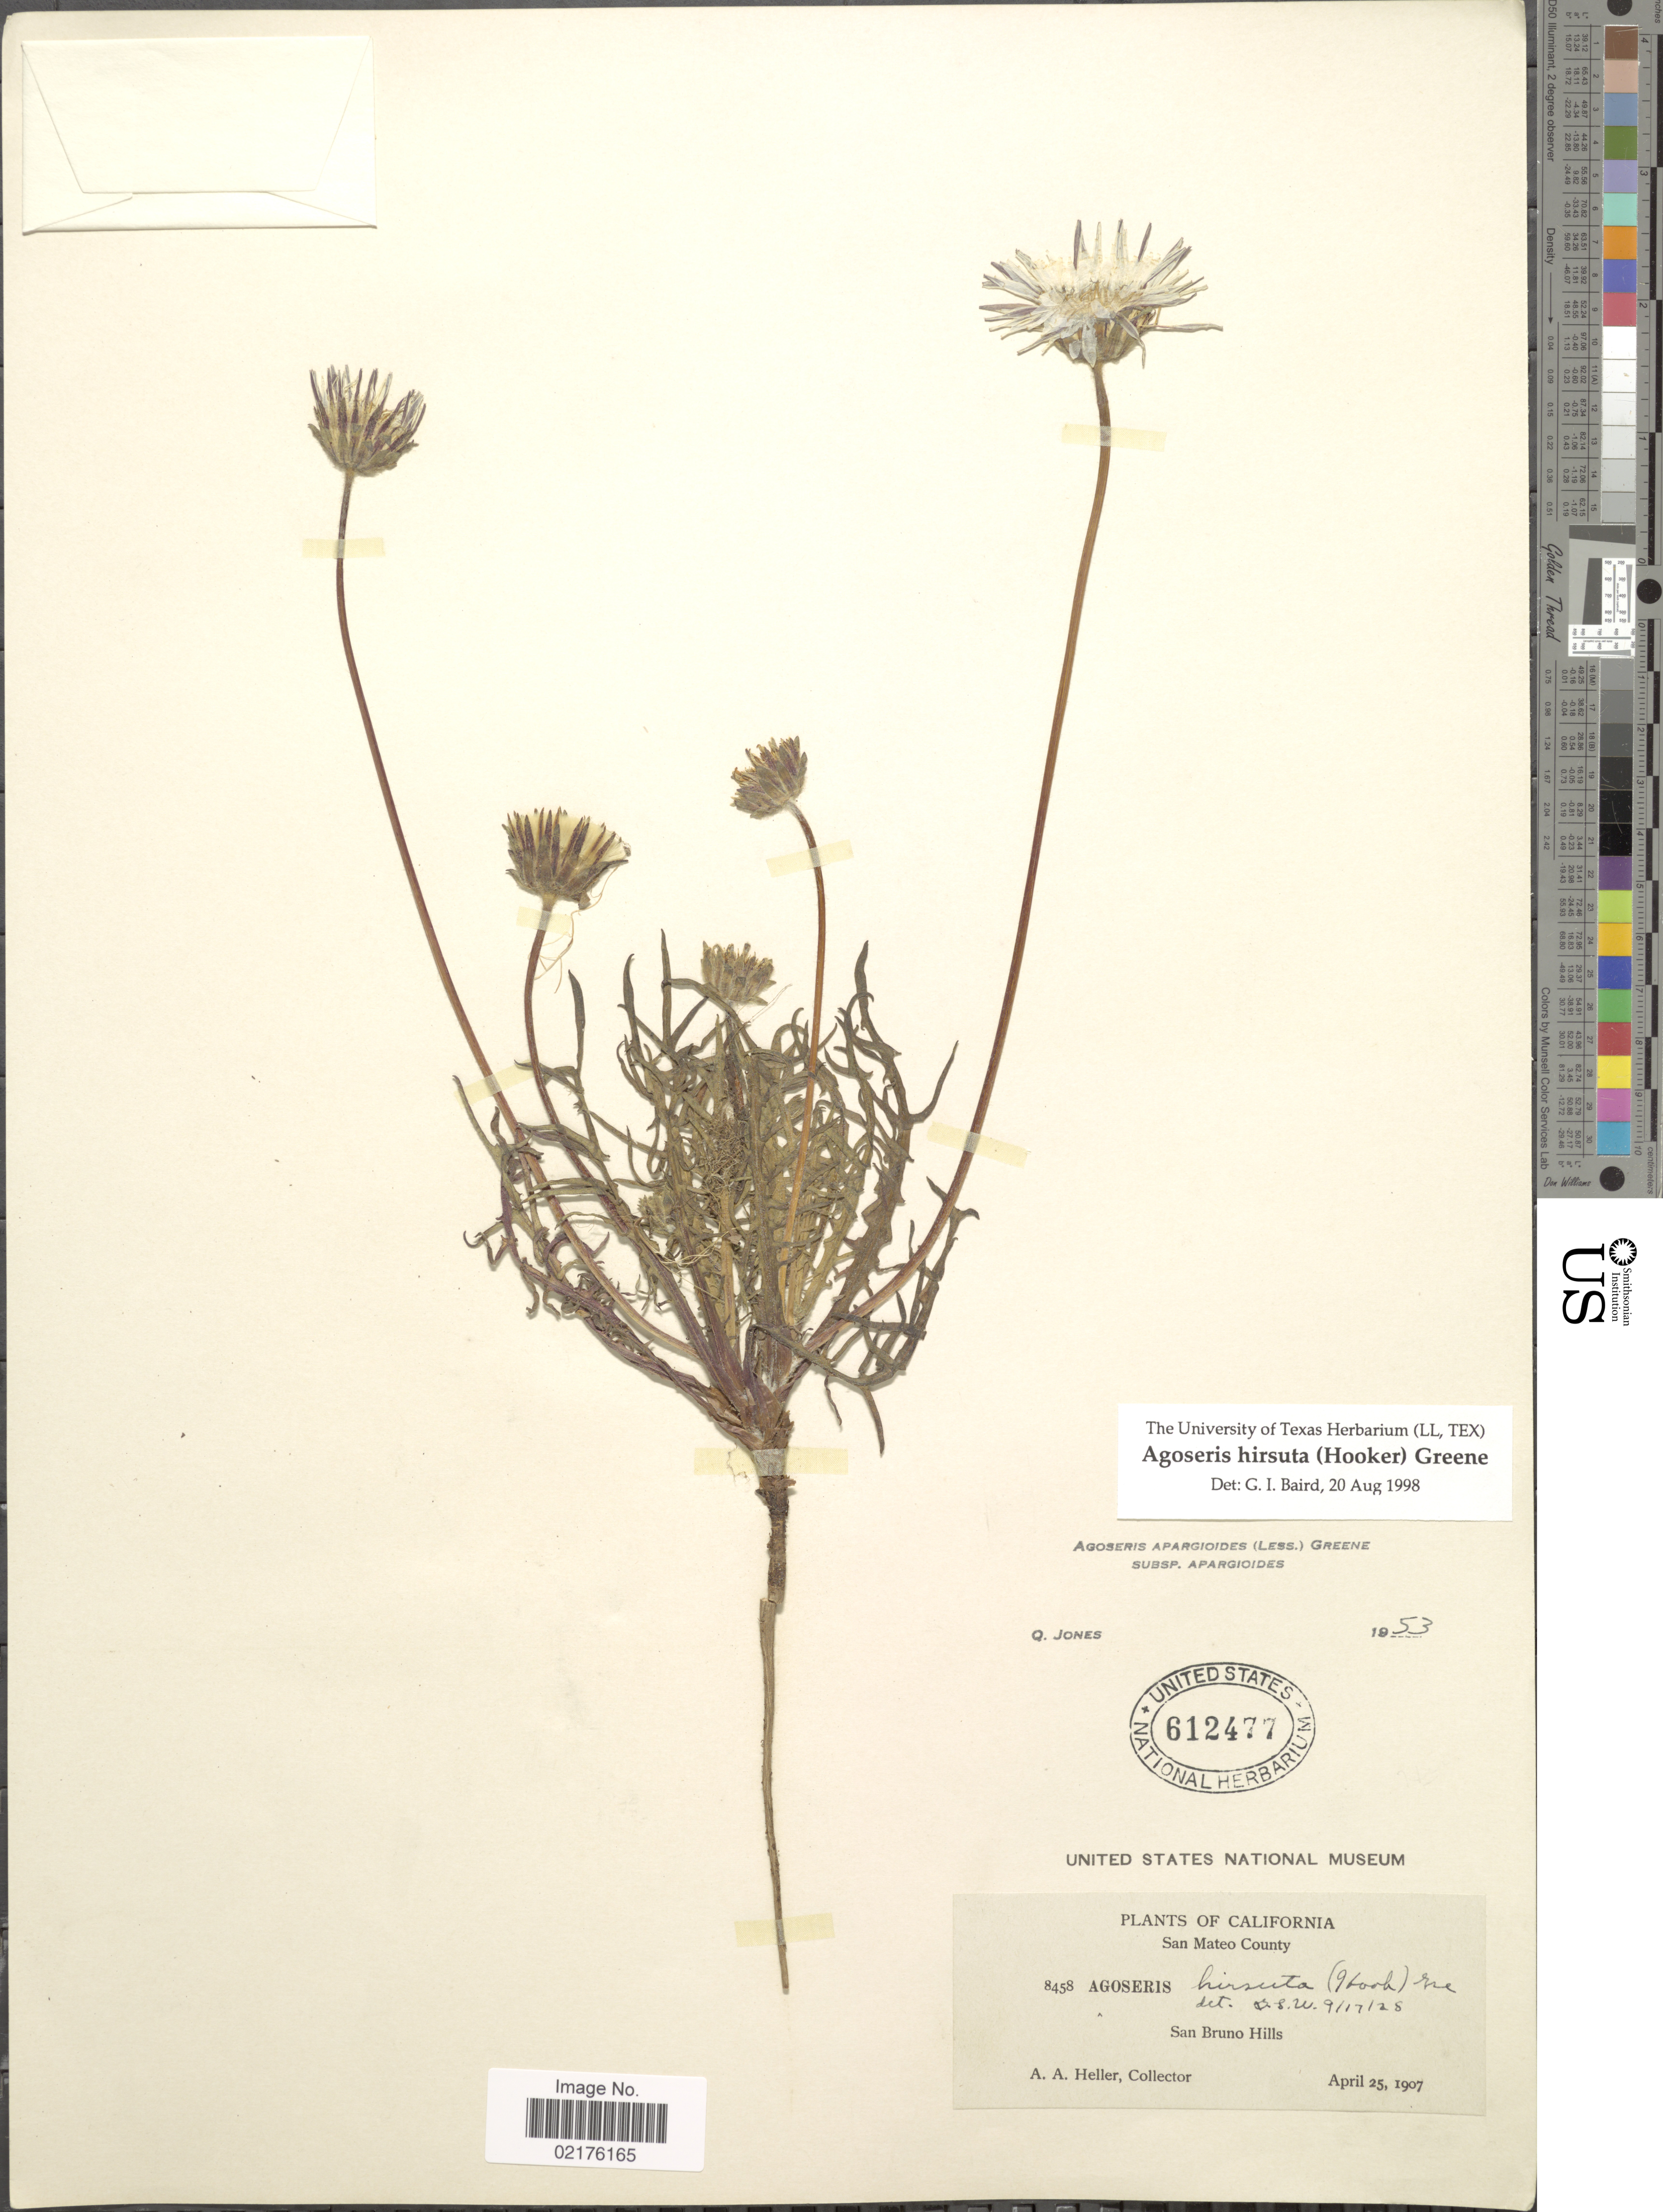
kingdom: Plantae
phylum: Tracheophyta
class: Magnoliopsida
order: Asterales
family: Asteraceae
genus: Agoseris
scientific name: Agoseris hirsuta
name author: (Hook.) Greene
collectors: A. A. Heller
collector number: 8458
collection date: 1907-04-25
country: United States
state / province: California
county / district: San Mateo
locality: San Mateo County, San Bruno Hills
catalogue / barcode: US 612477